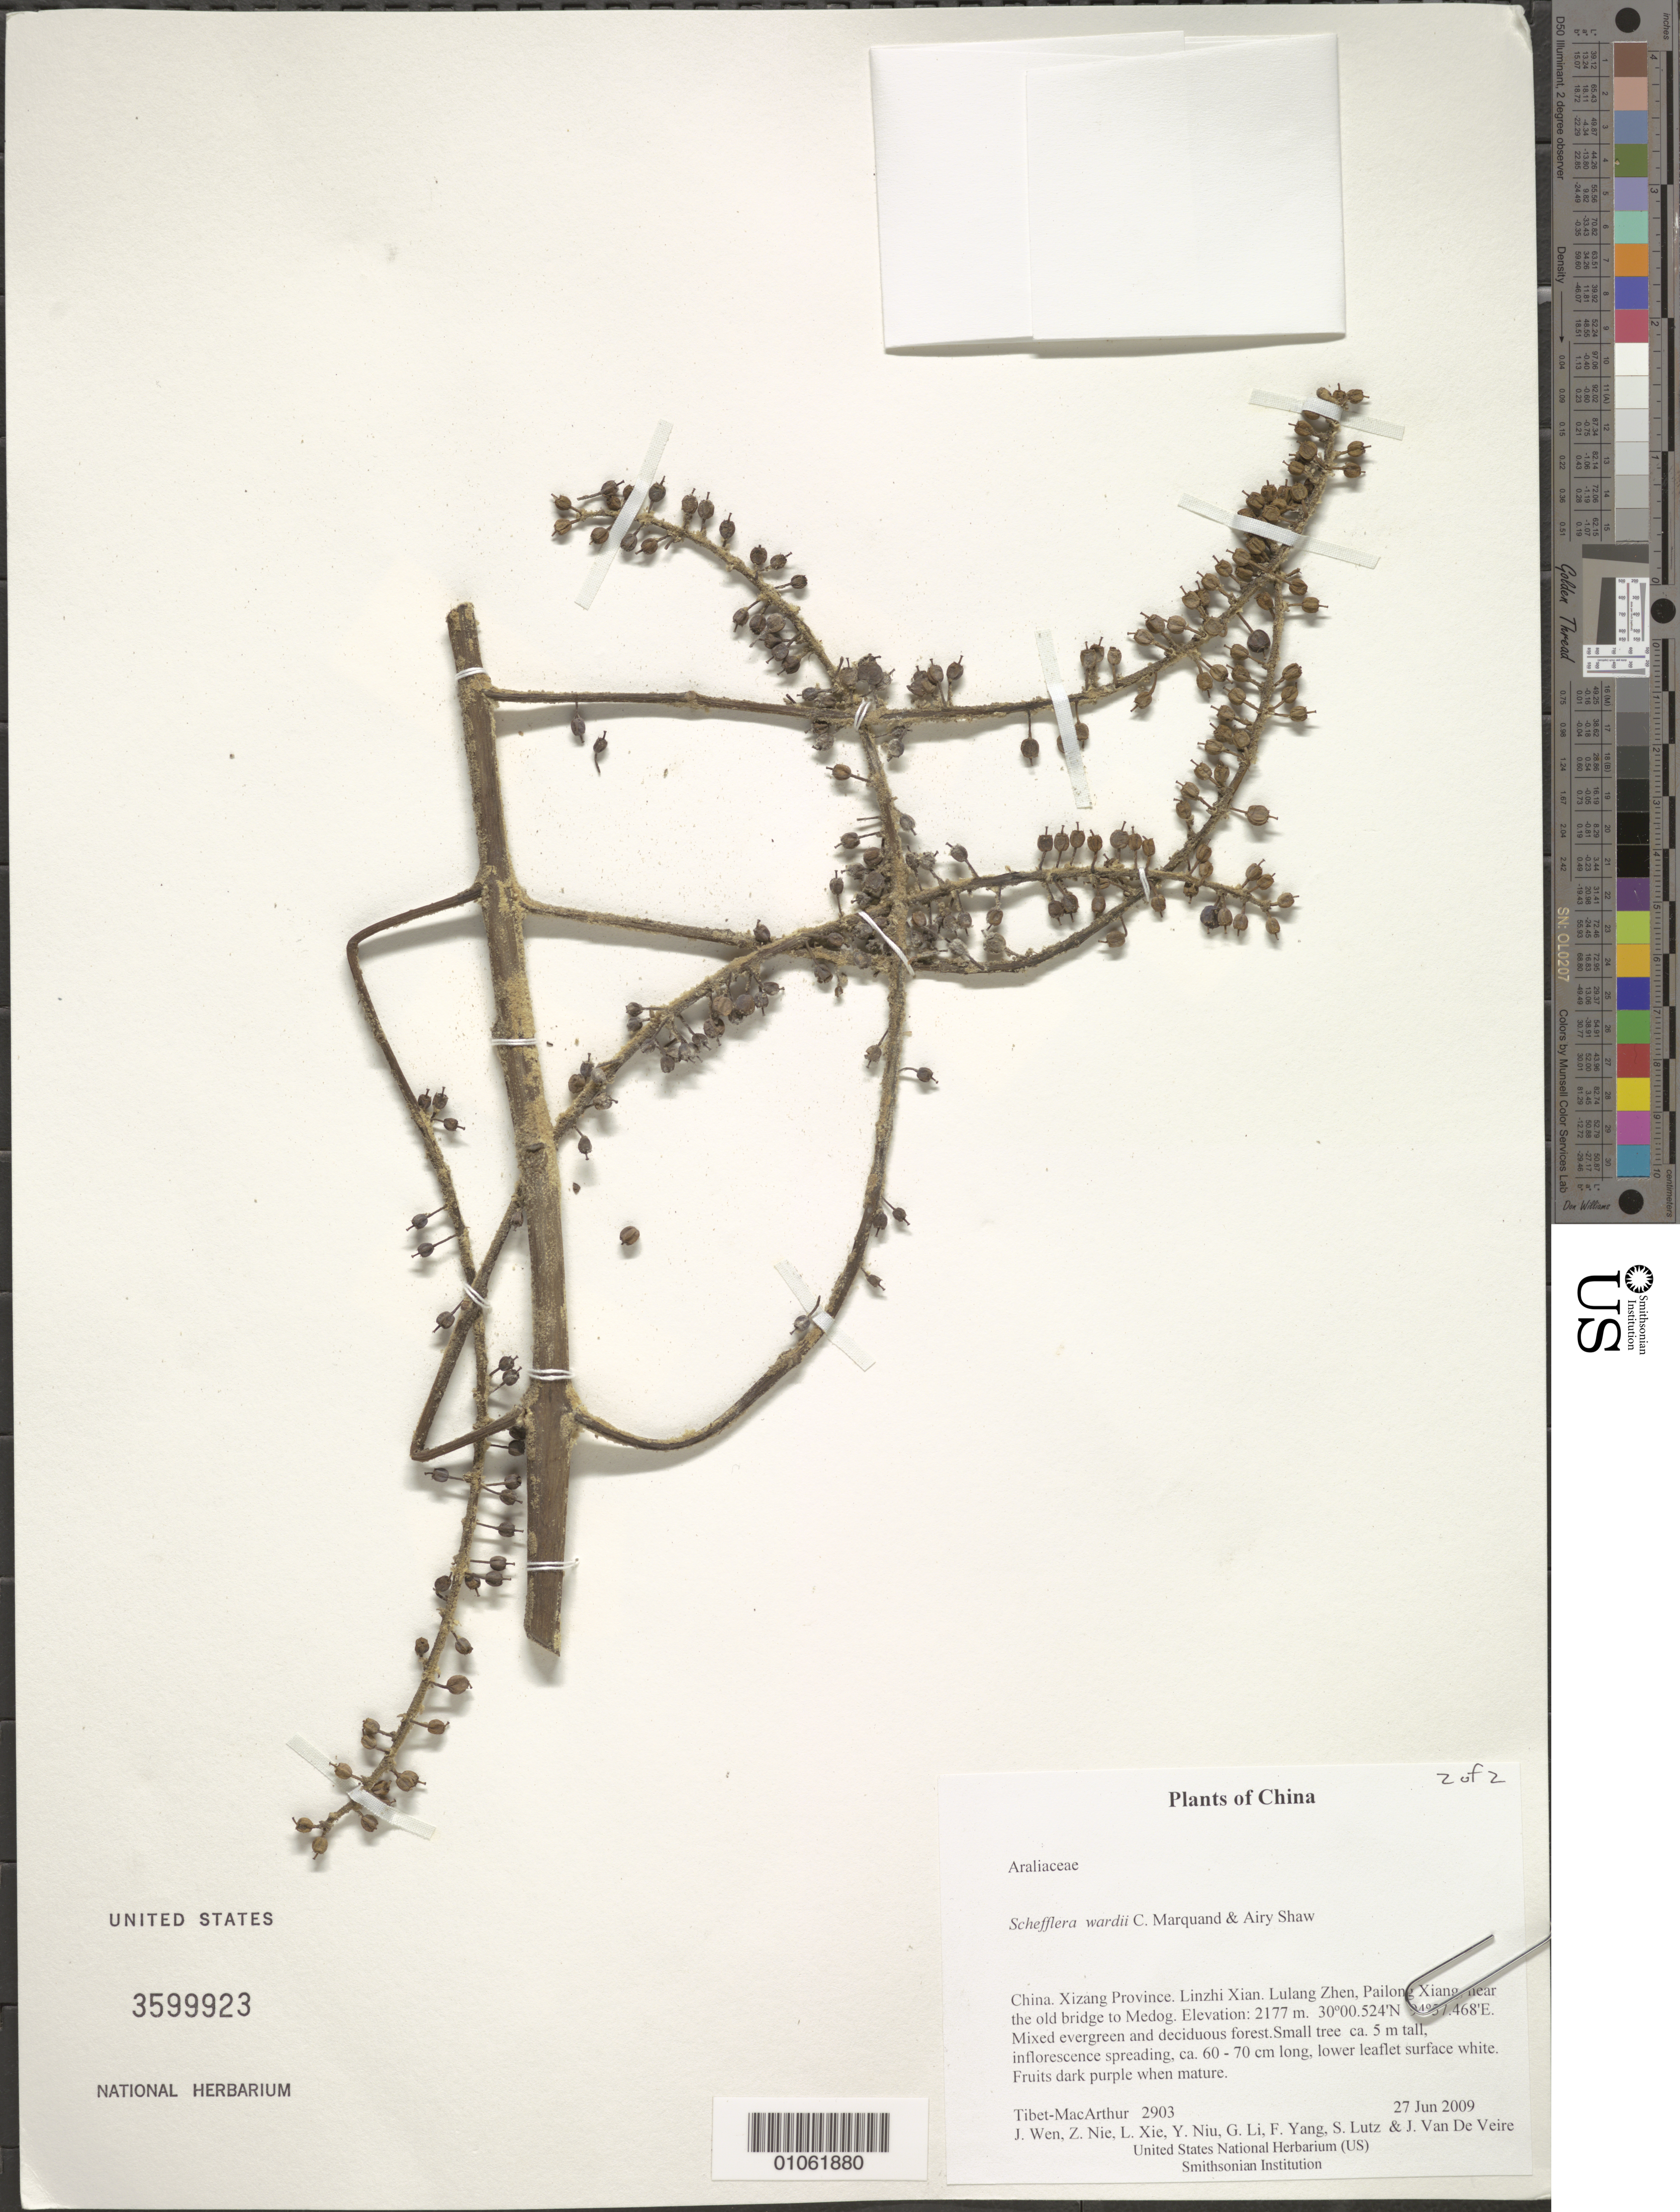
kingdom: Plantae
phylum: Tracheophyta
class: Magnoliopsida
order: Apiales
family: Araliaceae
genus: Schefflera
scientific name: Schefflera wardii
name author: C. Marquand & Airy Shaw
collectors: Tibet-MacArthur, J. Wen, Z. Nie, L. Xie, Y. Niu, G. Li, F. Yang, S. Lutz & J. Van De Veire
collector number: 2903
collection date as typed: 27 Jun 2009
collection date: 2009-06-27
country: China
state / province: Xizang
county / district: Linzhi Xian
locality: Lulang Zhen, Pailong Xiang, near the old bridge to Medog.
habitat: Mixed evergreen and deciduous forest.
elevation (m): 2177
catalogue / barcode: US 3599923